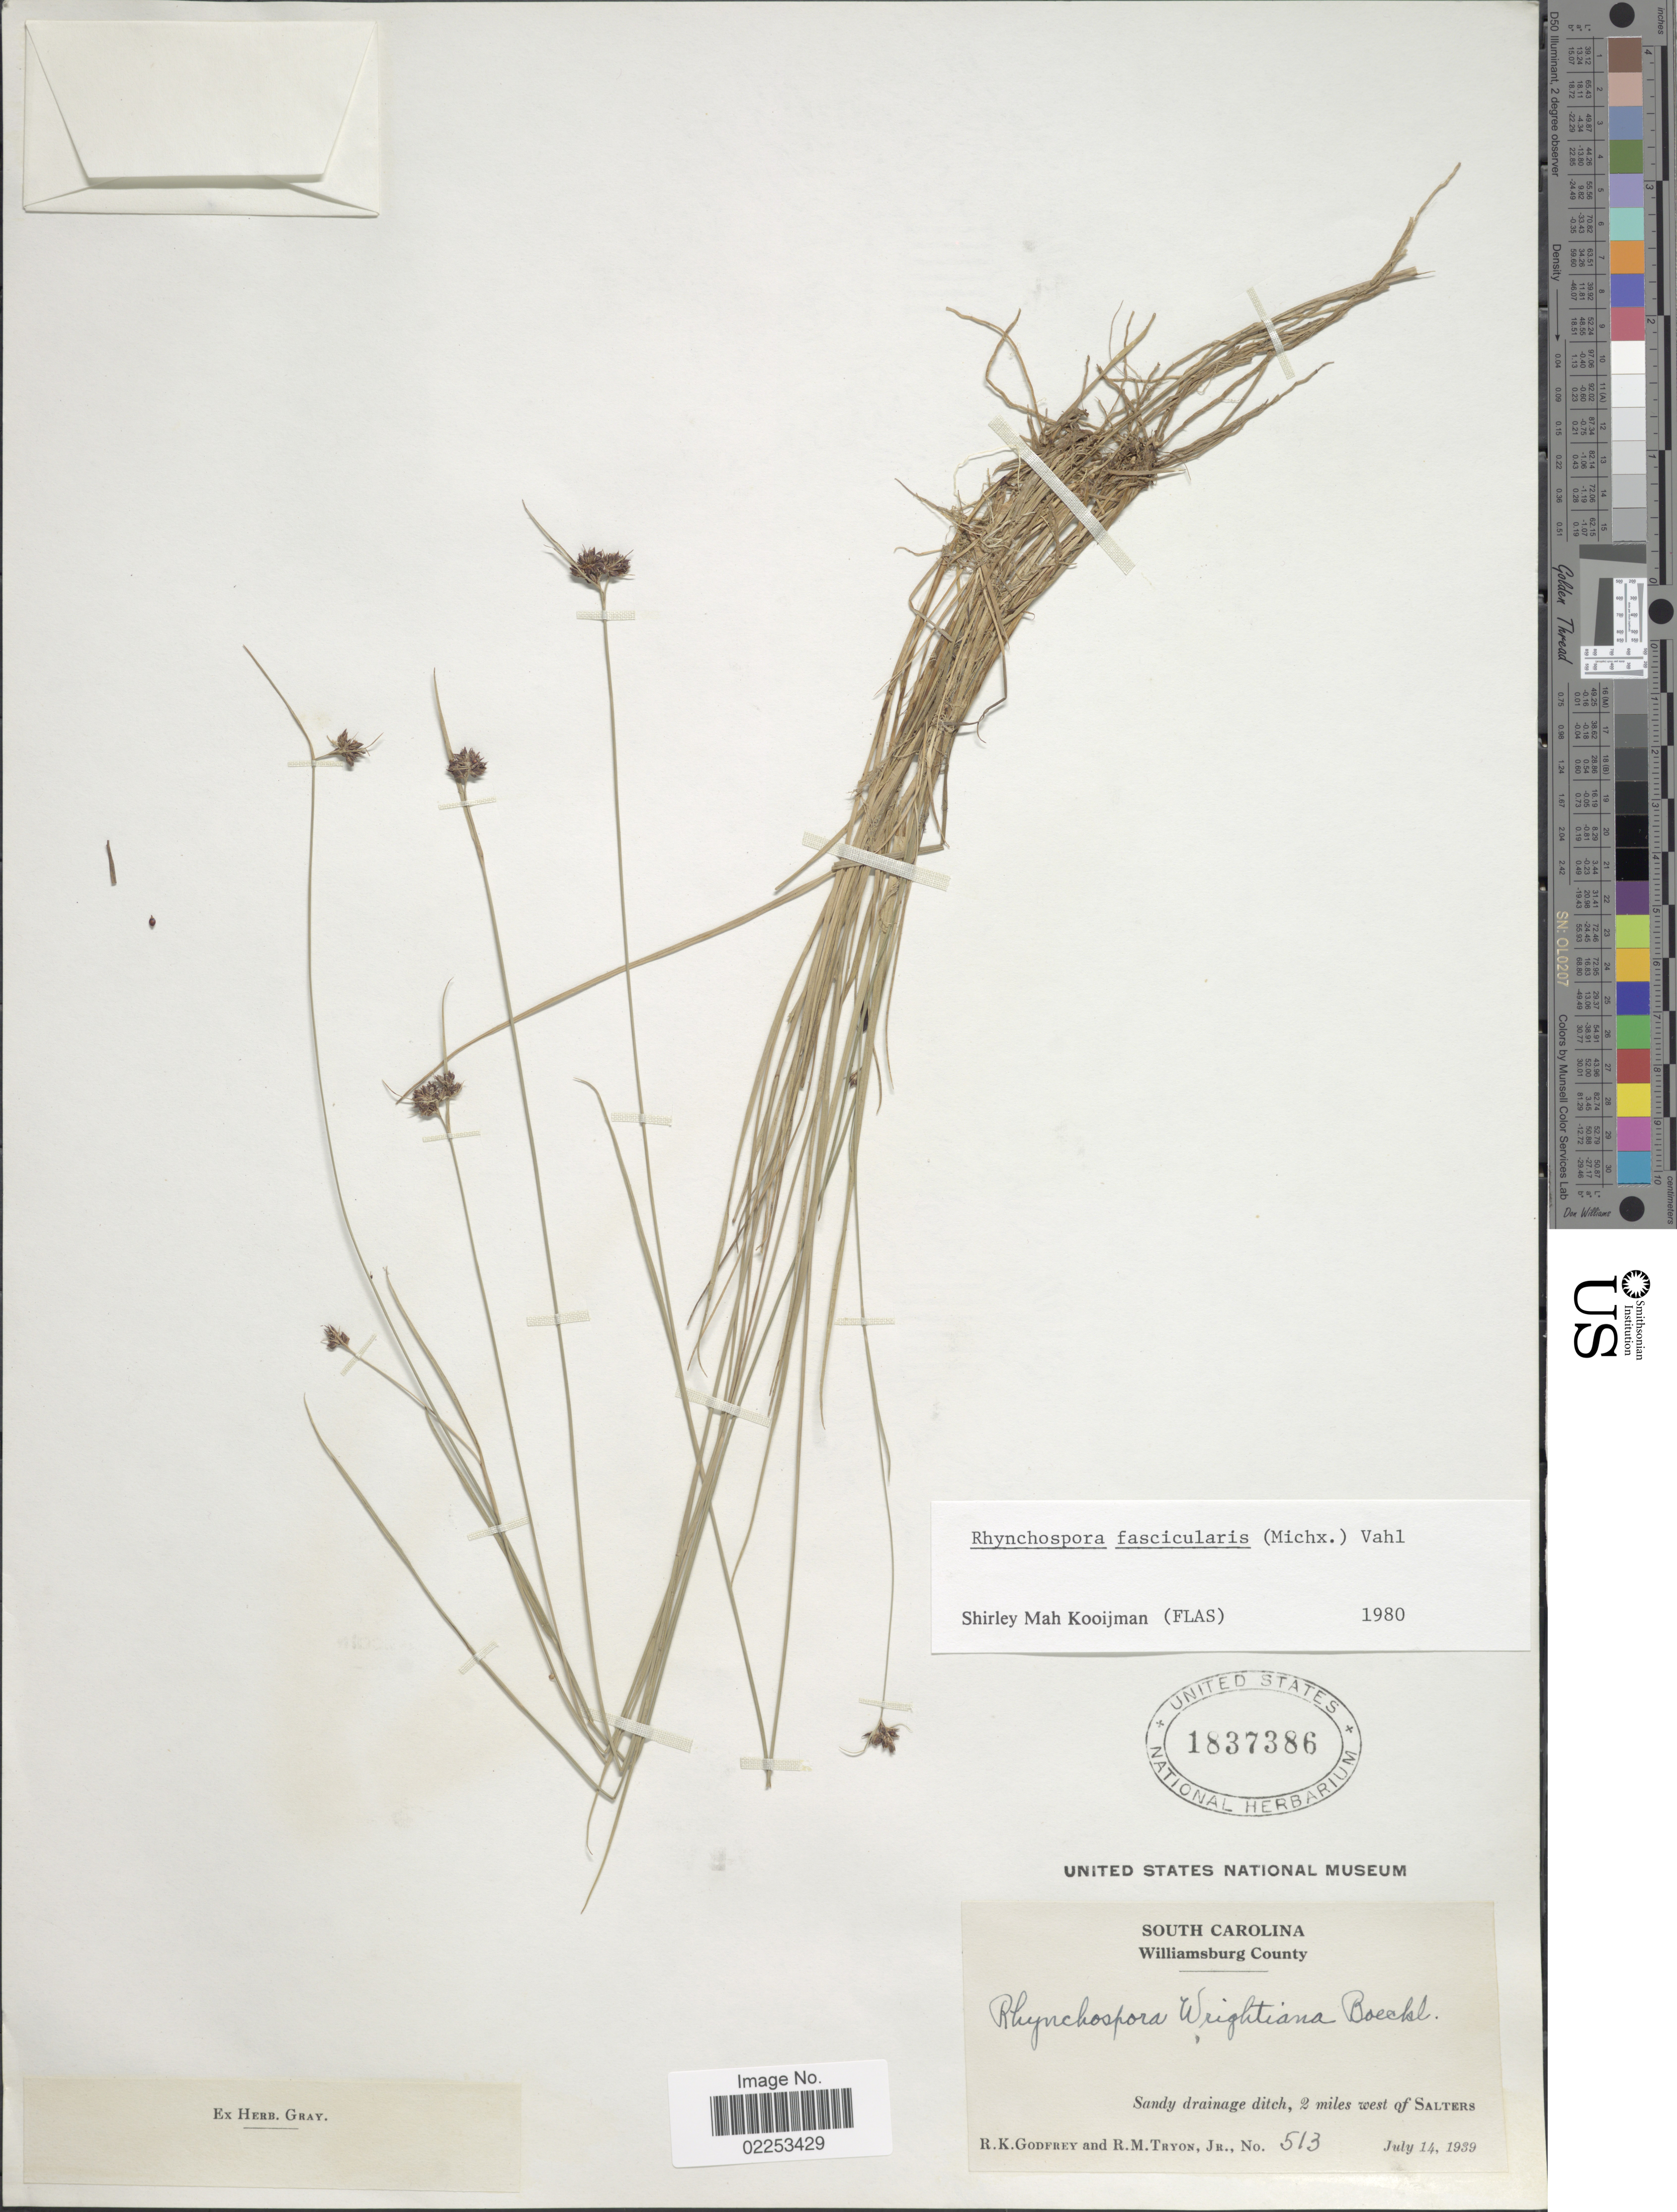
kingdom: Plantae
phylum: Tracheophyta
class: Liliopsida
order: Poales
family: Cyperaceae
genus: Rhynchospora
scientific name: Rhynchospora fascicularis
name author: (Michx.) Vahl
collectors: R. K. Godfrey & R. M. Tryon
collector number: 513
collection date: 1939-07-14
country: United States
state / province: South Carolina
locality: Williamsburg County, Sandy drainage ditch, 2 miles west of Salters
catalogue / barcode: US 1837386